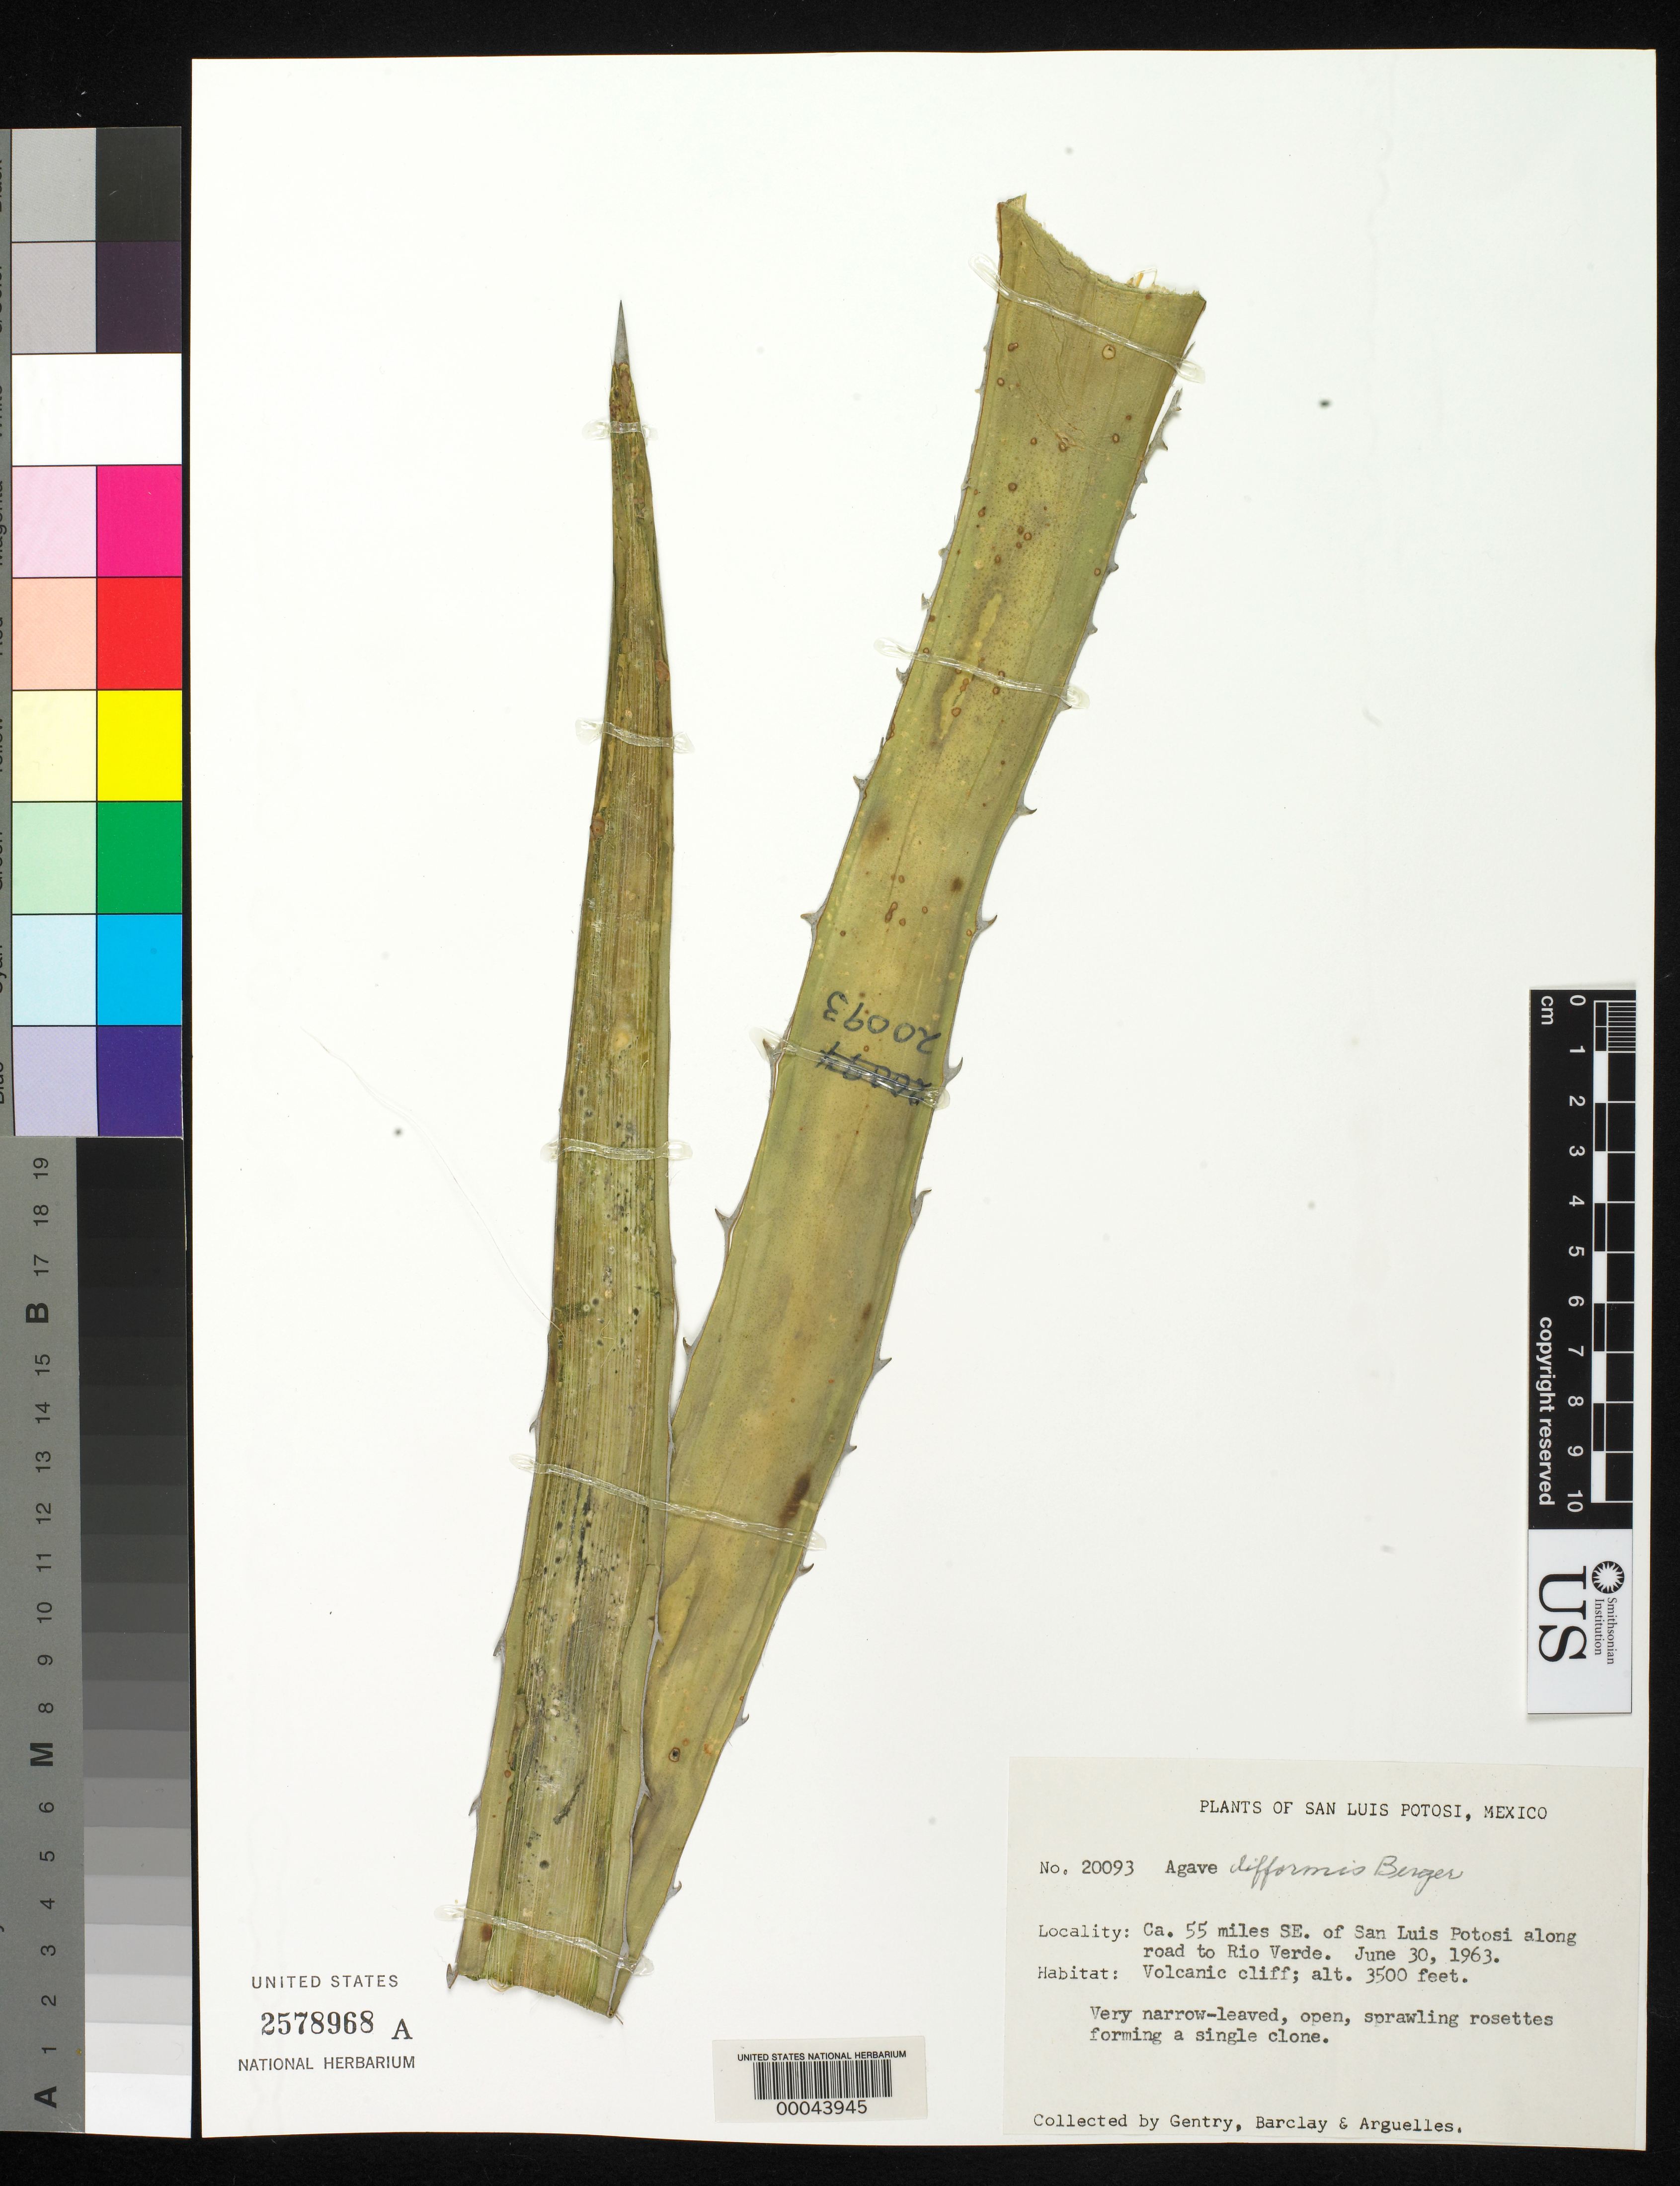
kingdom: Plantae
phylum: Tracheophyta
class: Liliopsida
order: Asparagales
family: Asparagaceae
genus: Agave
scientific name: Agave difformis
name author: A. Berger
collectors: H. S. Gentry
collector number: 20093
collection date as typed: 30 Jun 1963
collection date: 1963-06-30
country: Mexico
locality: Ca 55 mi SE of San Luis Potosi along road to Rio Verde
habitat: Volcanic cliff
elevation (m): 1067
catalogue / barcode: US 2578968A